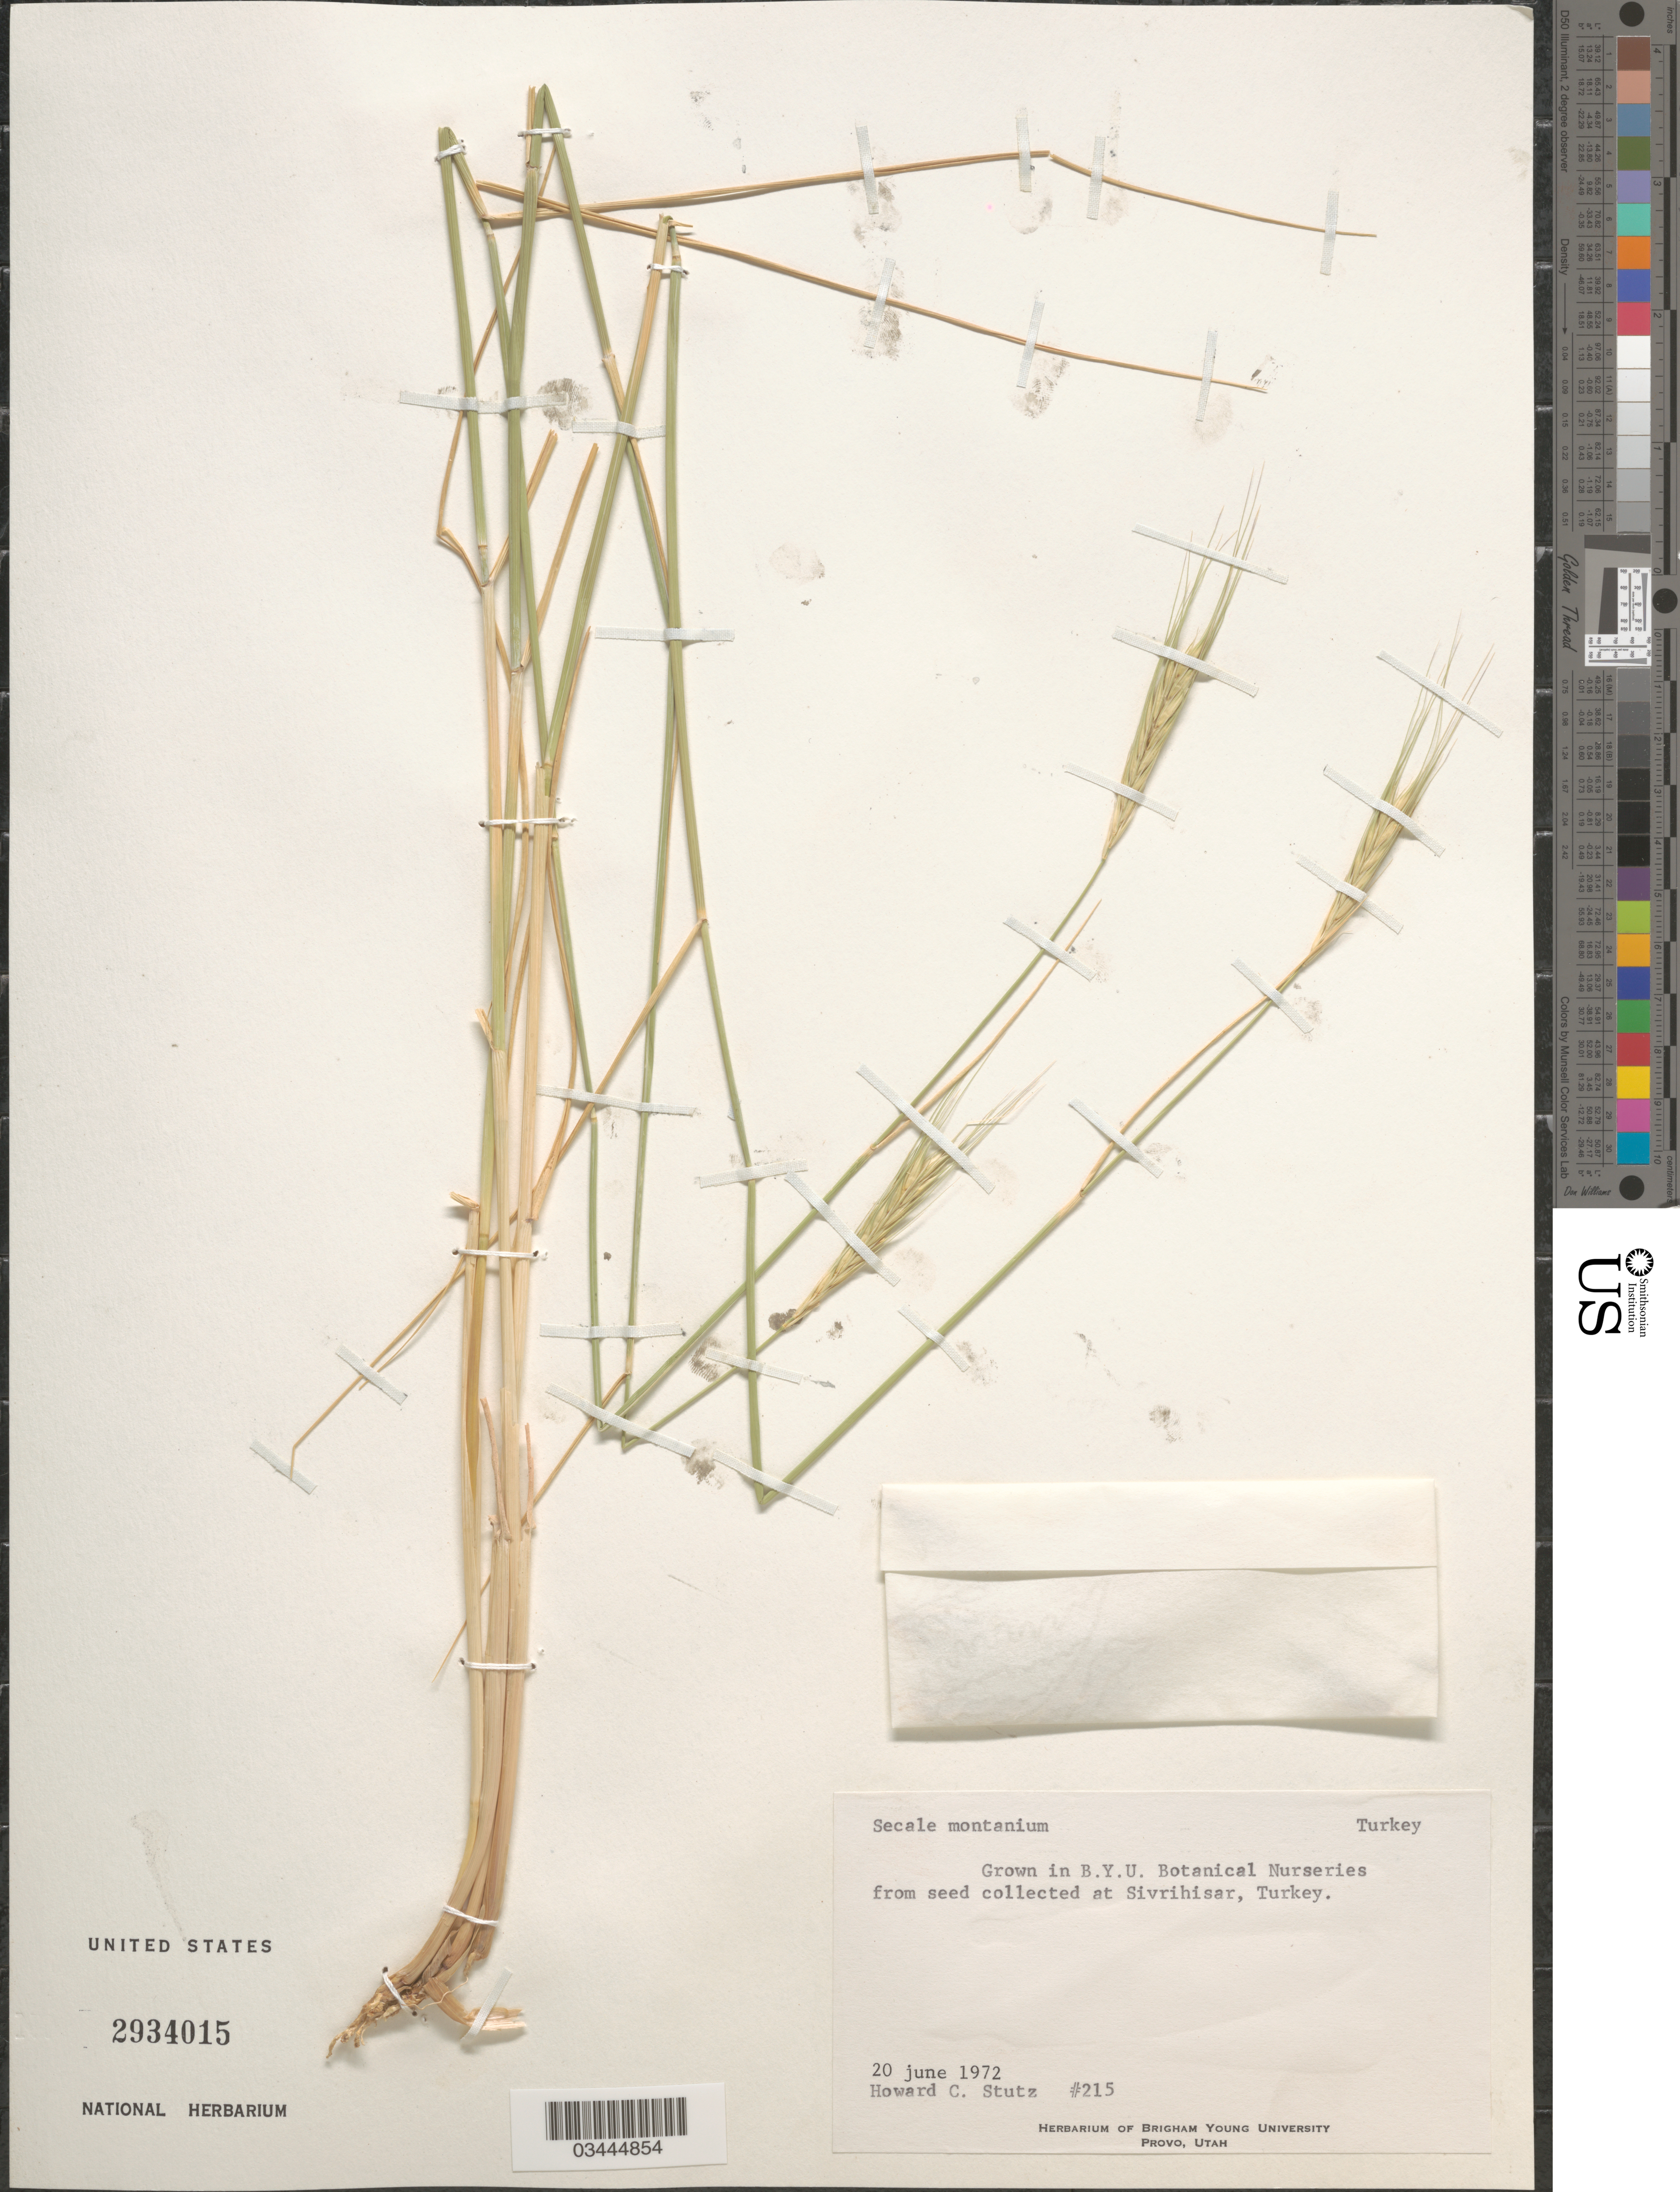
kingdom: Plantae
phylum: Tracheophyta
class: Liliopsida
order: Poales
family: Poaceae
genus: Secale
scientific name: Secale montanum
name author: Gussone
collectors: H. Stutz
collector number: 215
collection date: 1972-06-20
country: United States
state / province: Utah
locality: In B.Y.U. Botanical Nurseries.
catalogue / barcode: US 2934015